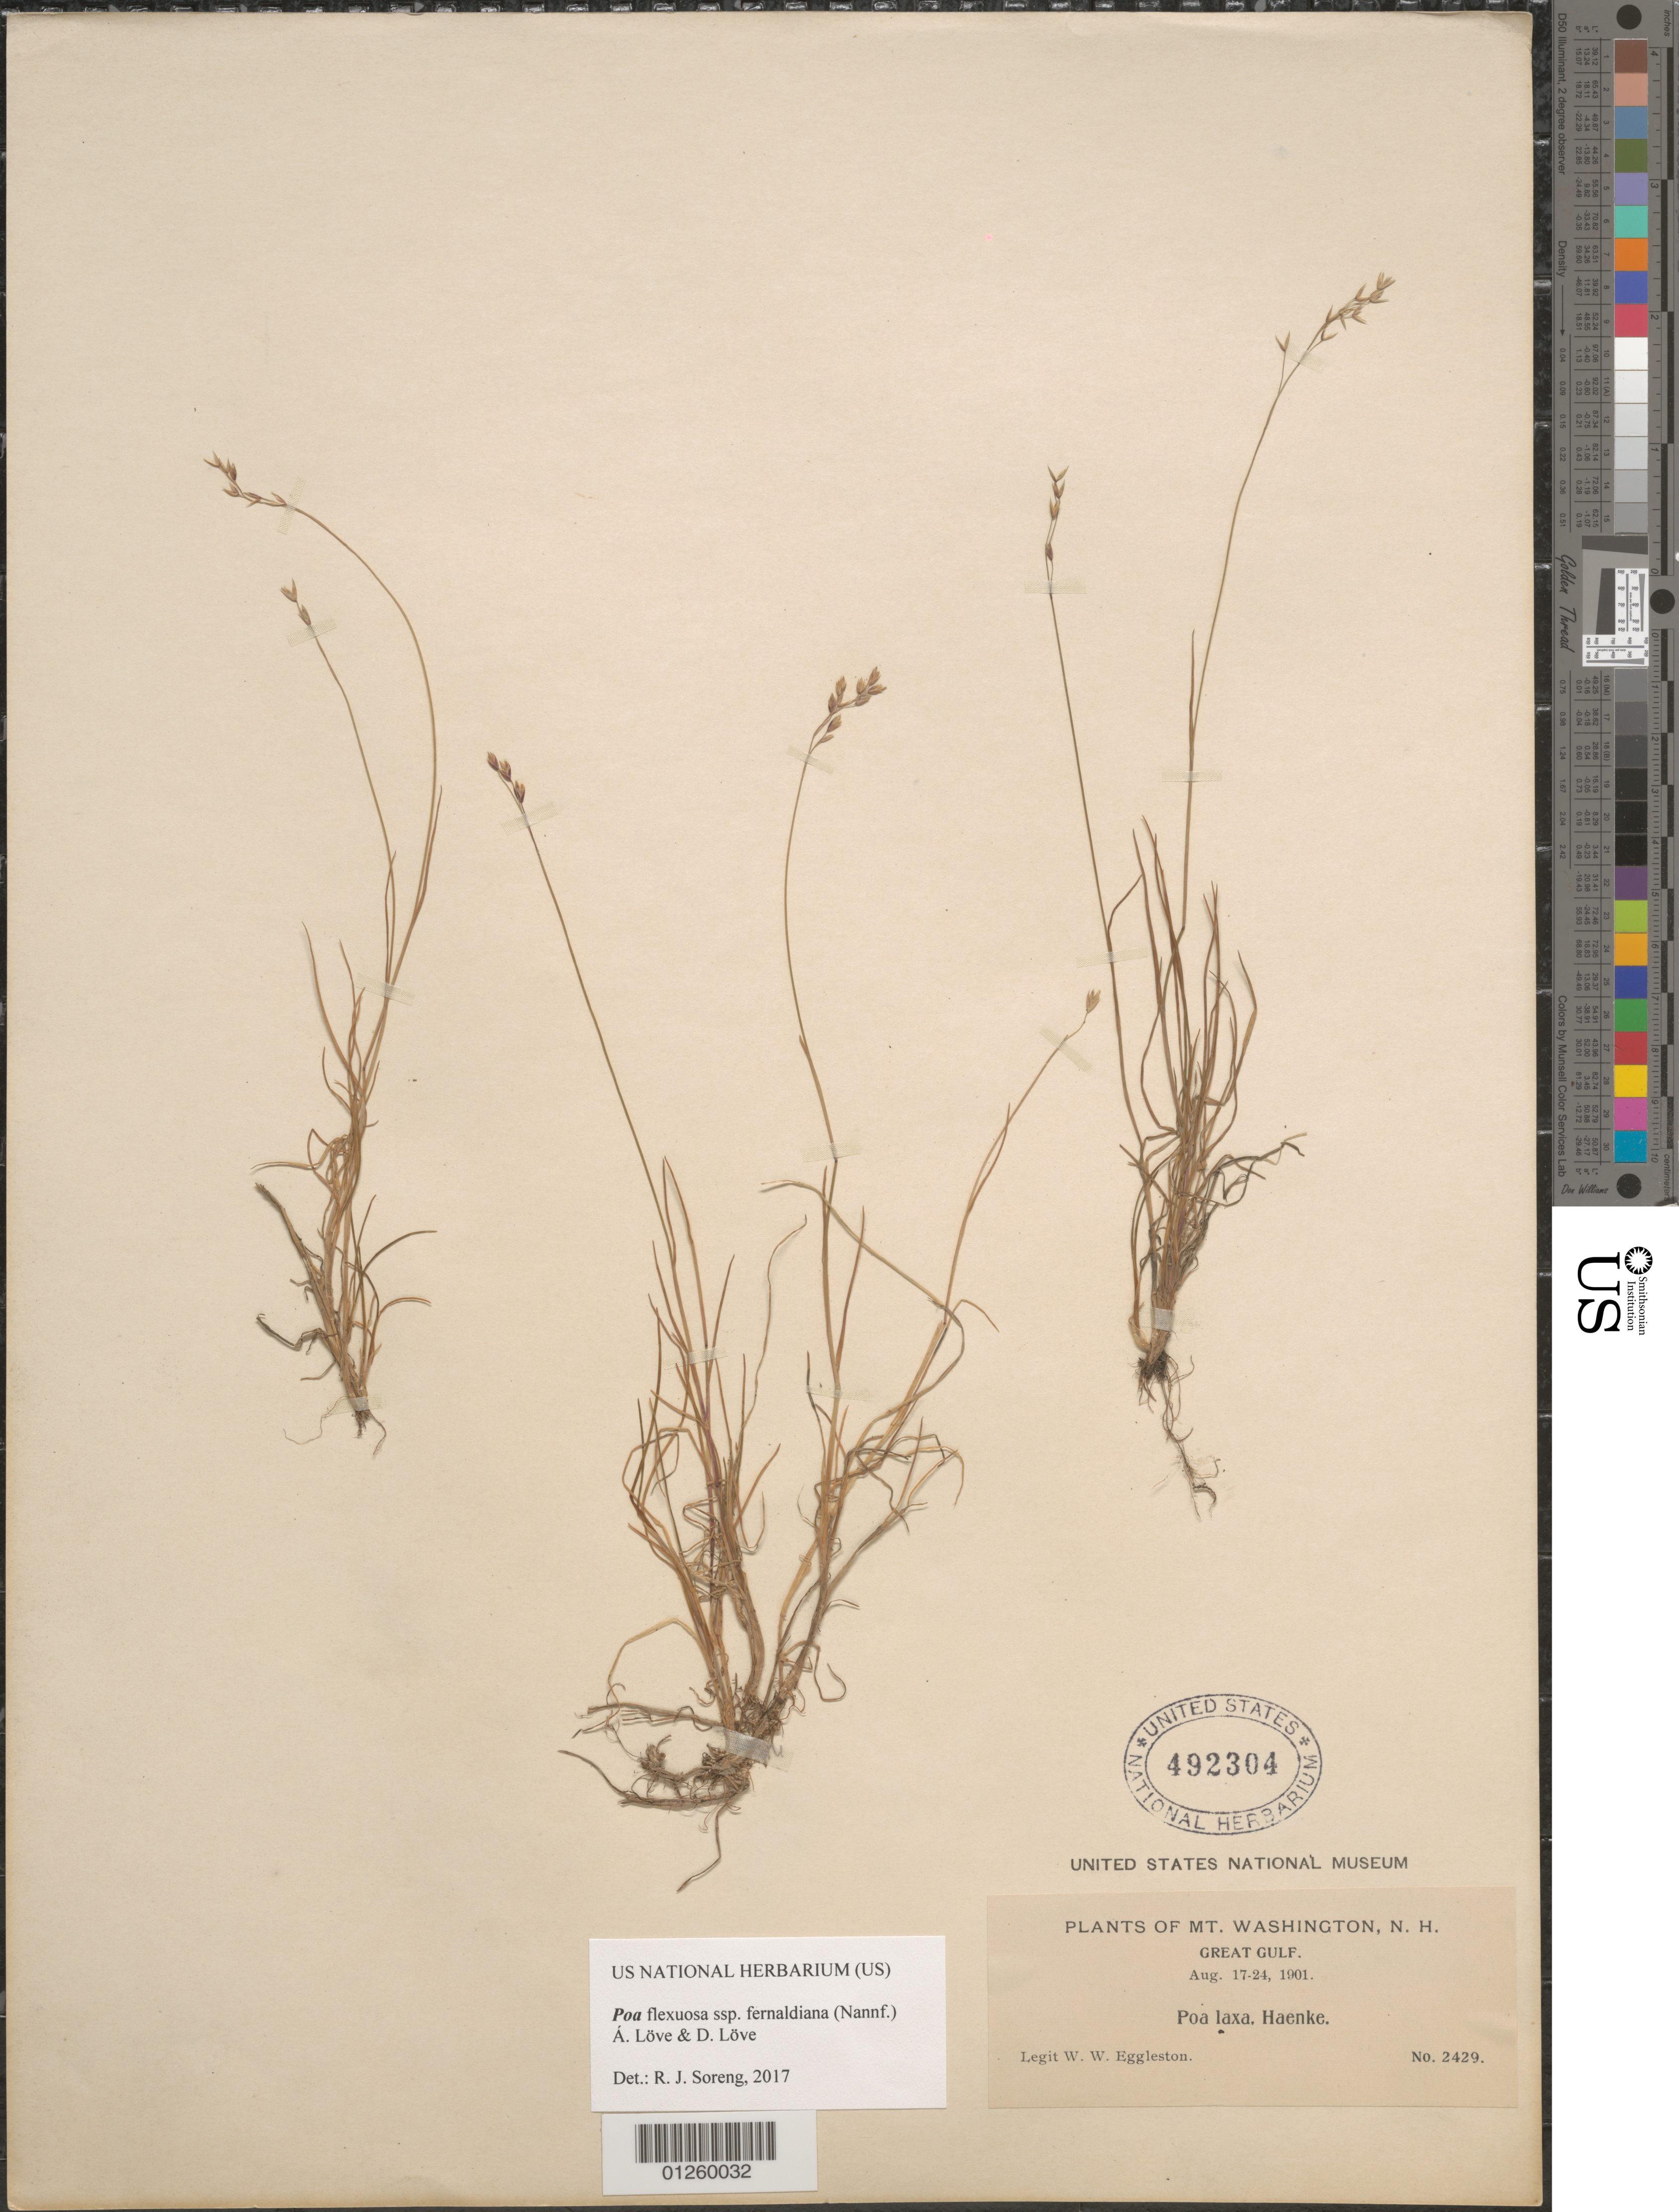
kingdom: Plantae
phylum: Tracheophyta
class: Liliopsida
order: Poales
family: Poaceae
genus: Poa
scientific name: Poa flexuosa Sm. subsp. fernaldiana (Nannf.) Á. Löve & D. Löve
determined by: Soreng, Robert J., Research Associate (BOT), Smithsonian Institution - National Museum of Natural History (UNITED STATES)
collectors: W. W. Eggleston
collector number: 2429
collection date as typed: Aug. 17-24, 1901.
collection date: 1901-08-17/1901-08-24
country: United States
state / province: New Hampshire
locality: Mt. Washington, Great Gulf.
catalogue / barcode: US 492304